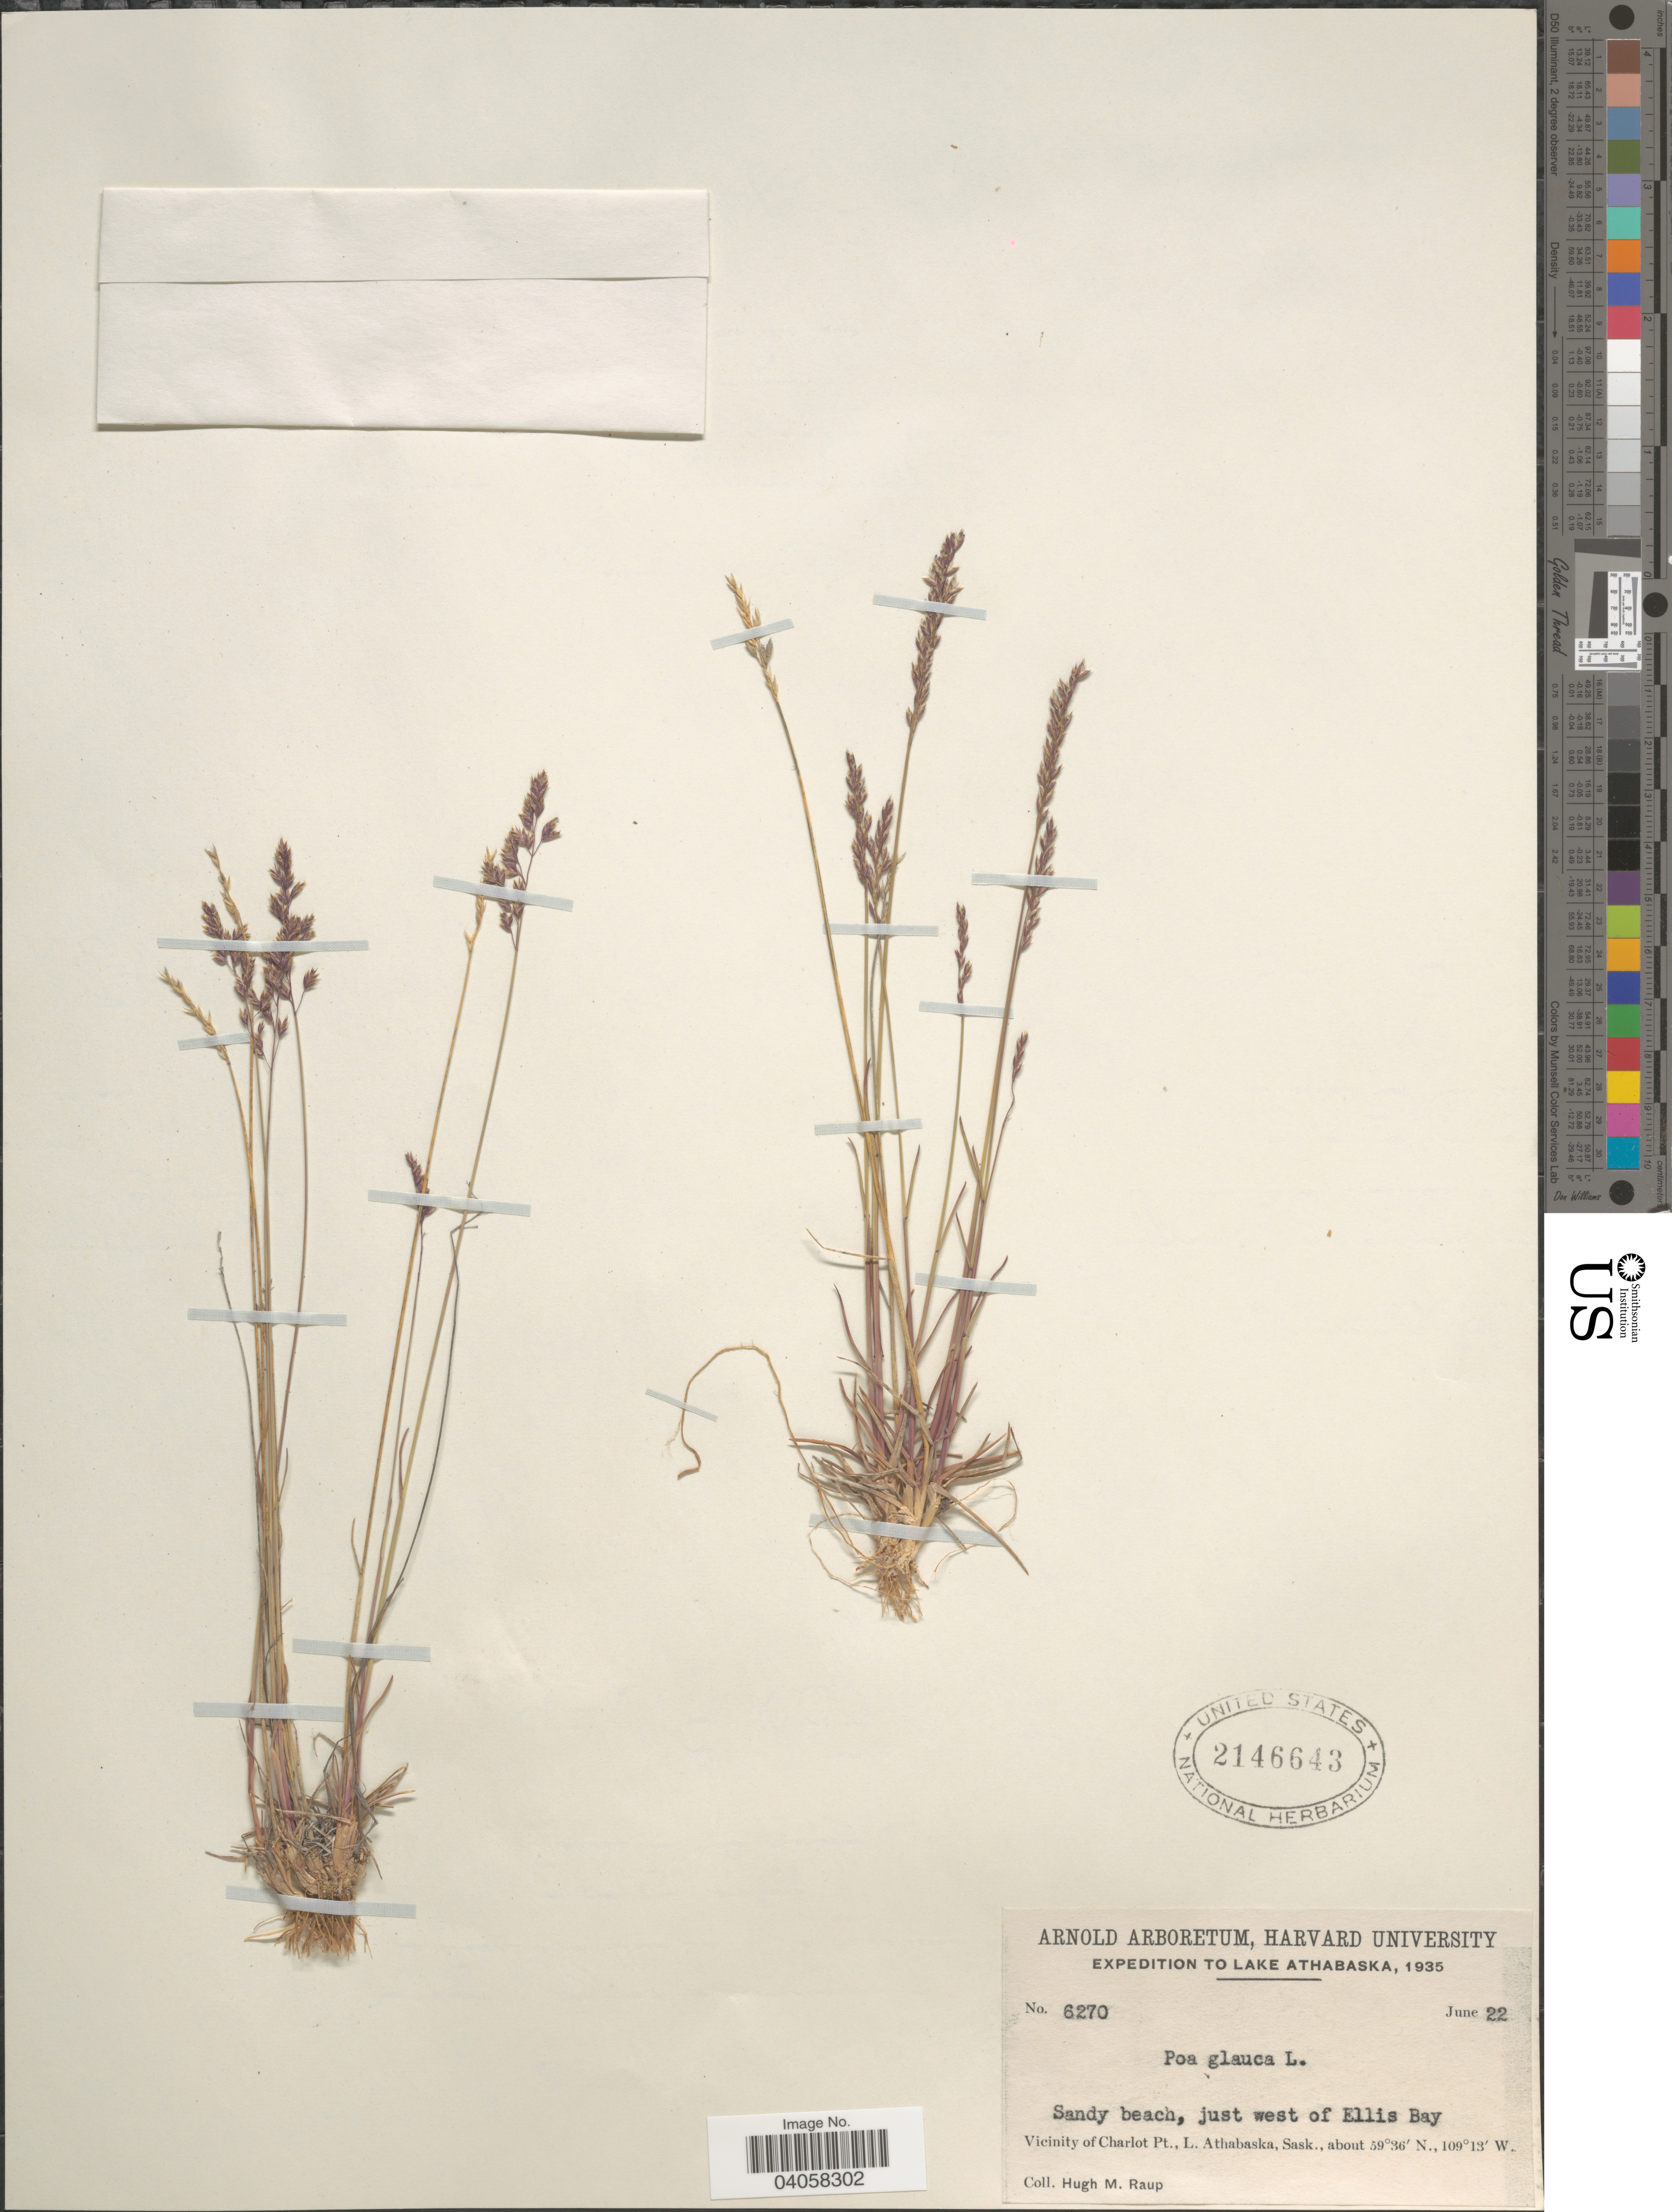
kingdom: Plantae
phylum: Tracheophyta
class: Liliopsida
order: Poales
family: Poaceae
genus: Poa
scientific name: Poa glauca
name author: Vahl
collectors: H. Raup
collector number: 6270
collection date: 1935-06-22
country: Canada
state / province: Saskatchewan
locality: Lake Athabaska. Sandy beach, just west of Ellis Bay. Vicinity of Charlot Pt., L. Athabaska.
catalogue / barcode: US 2146643